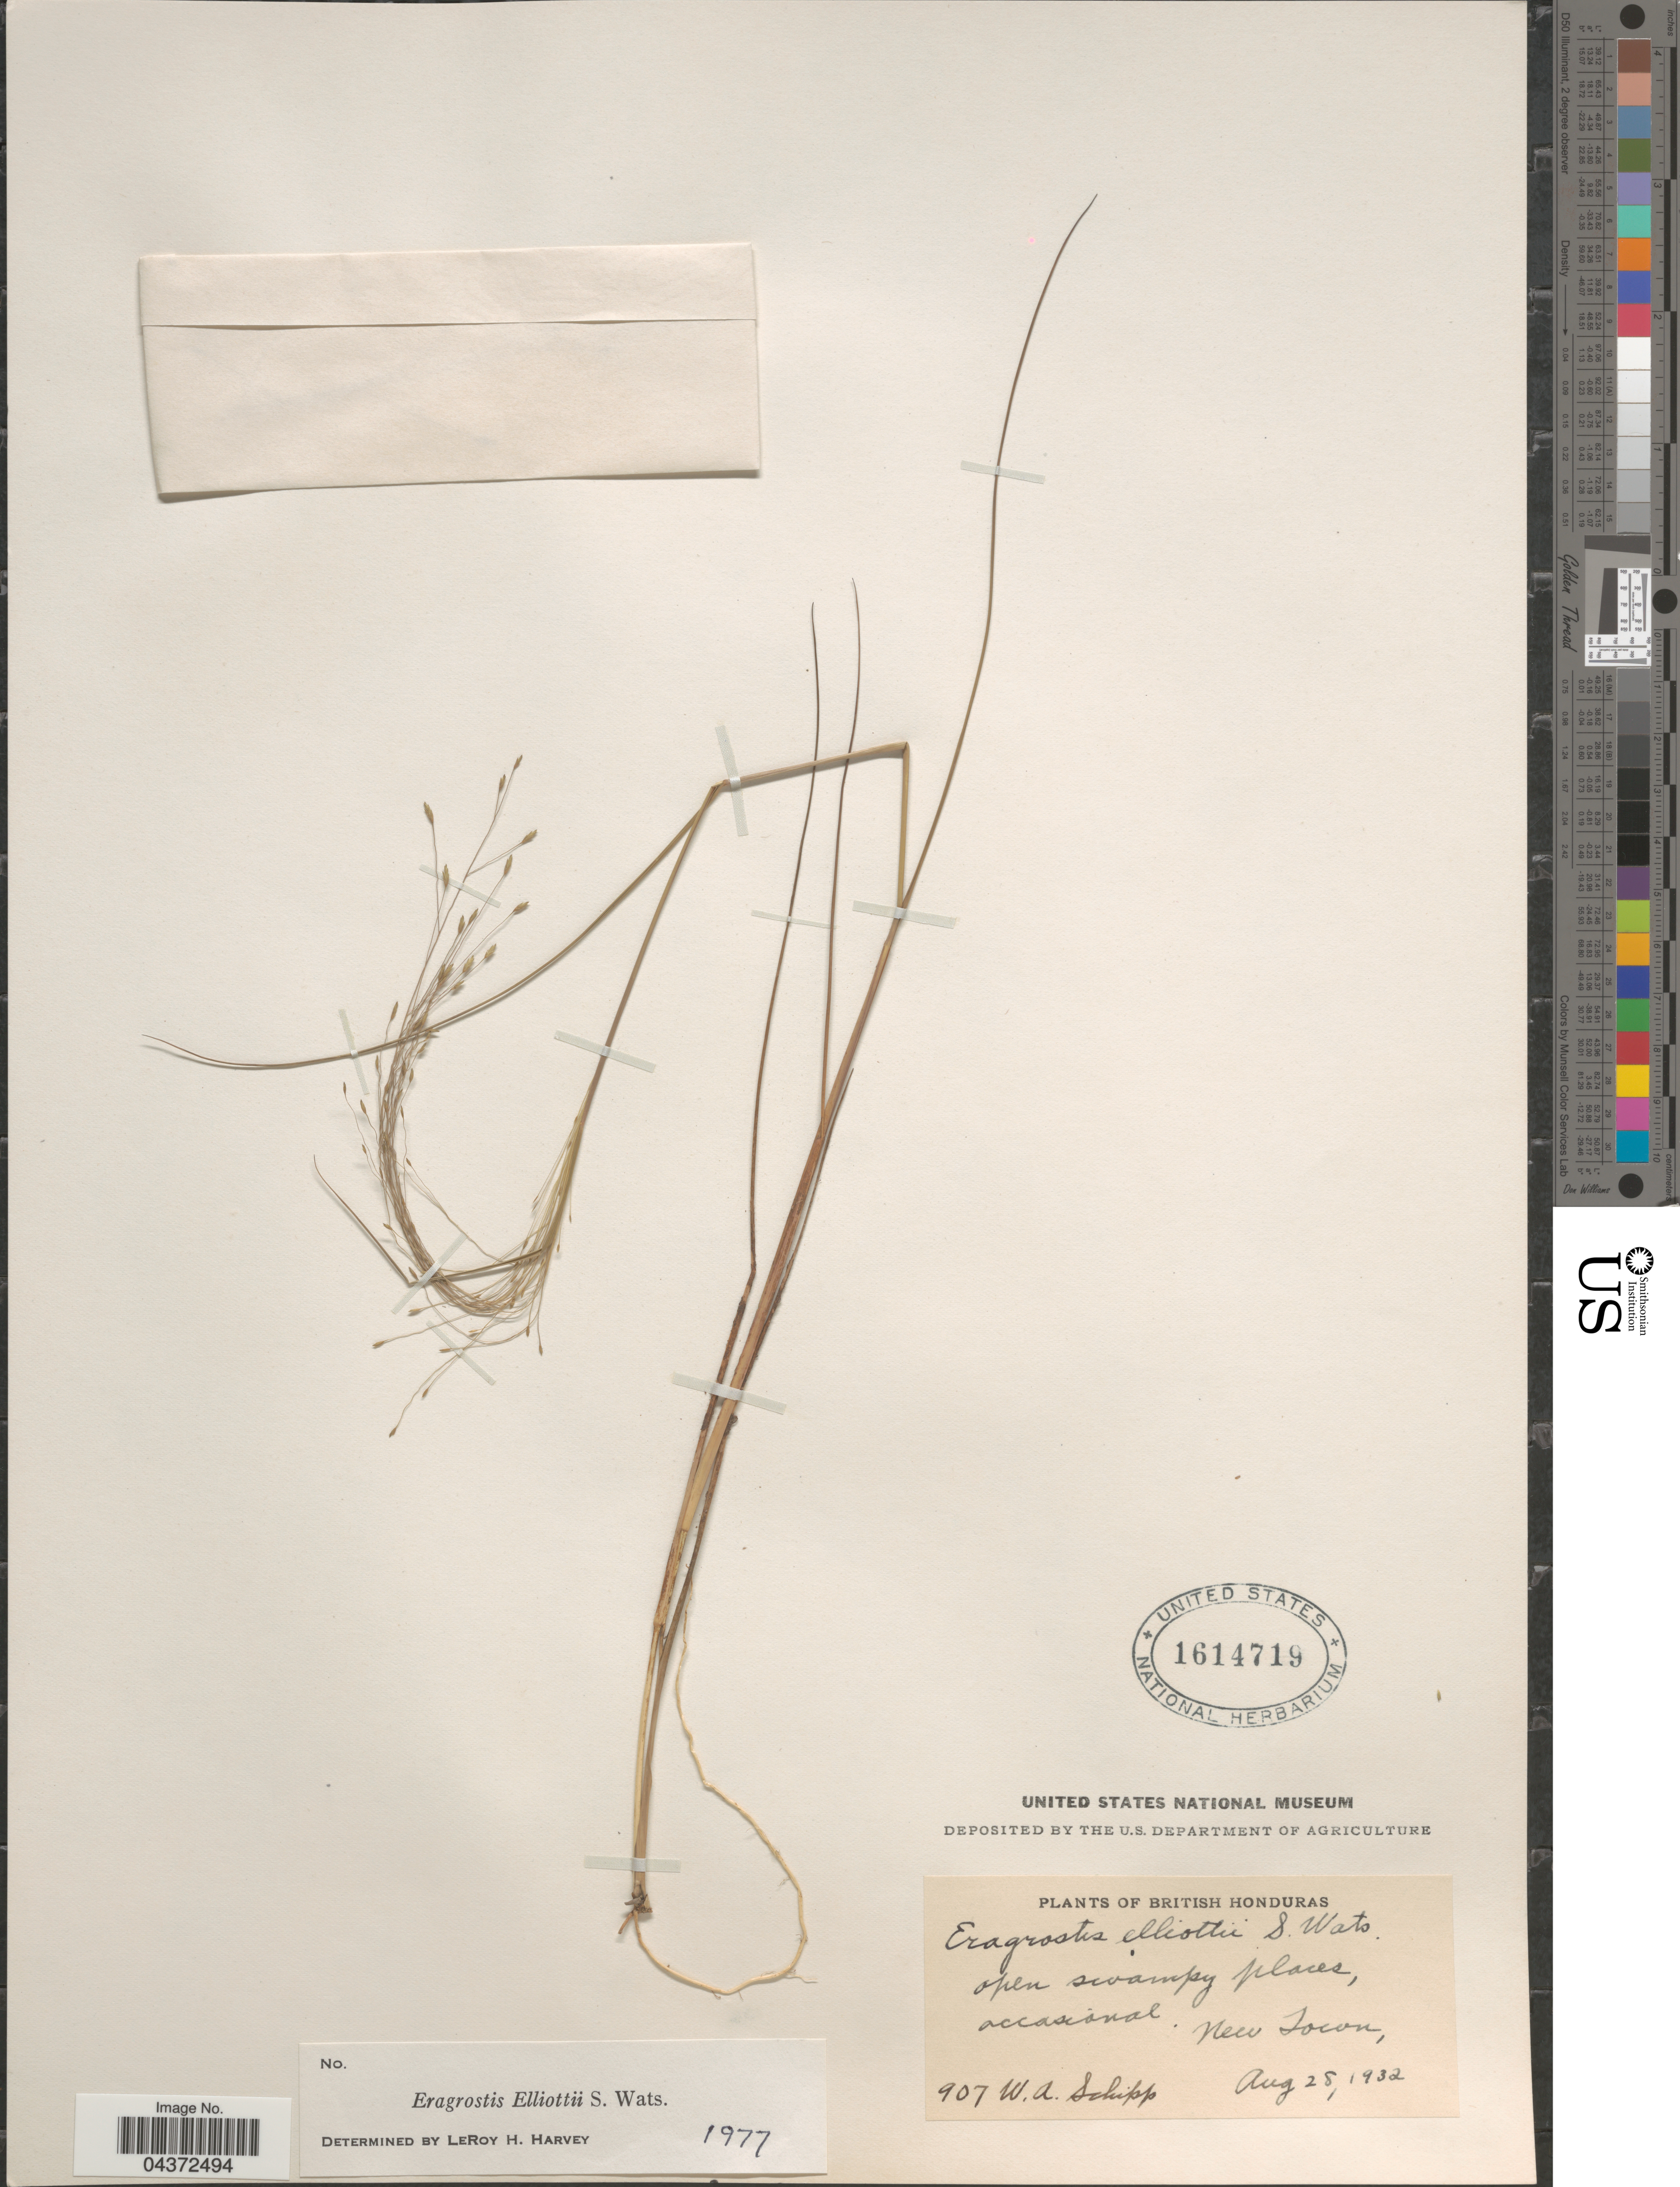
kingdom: Plantae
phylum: Tracheophyta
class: Liliopsida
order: Poales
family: Poaceae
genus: Eragrostis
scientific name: Eragrostis elliottii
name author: S. Watson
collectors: W. Schipp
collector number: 907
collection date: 1932-08-28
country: Belize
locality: British Honduras. Open swampy places, occasional. New Town.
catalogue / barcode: US 1614719